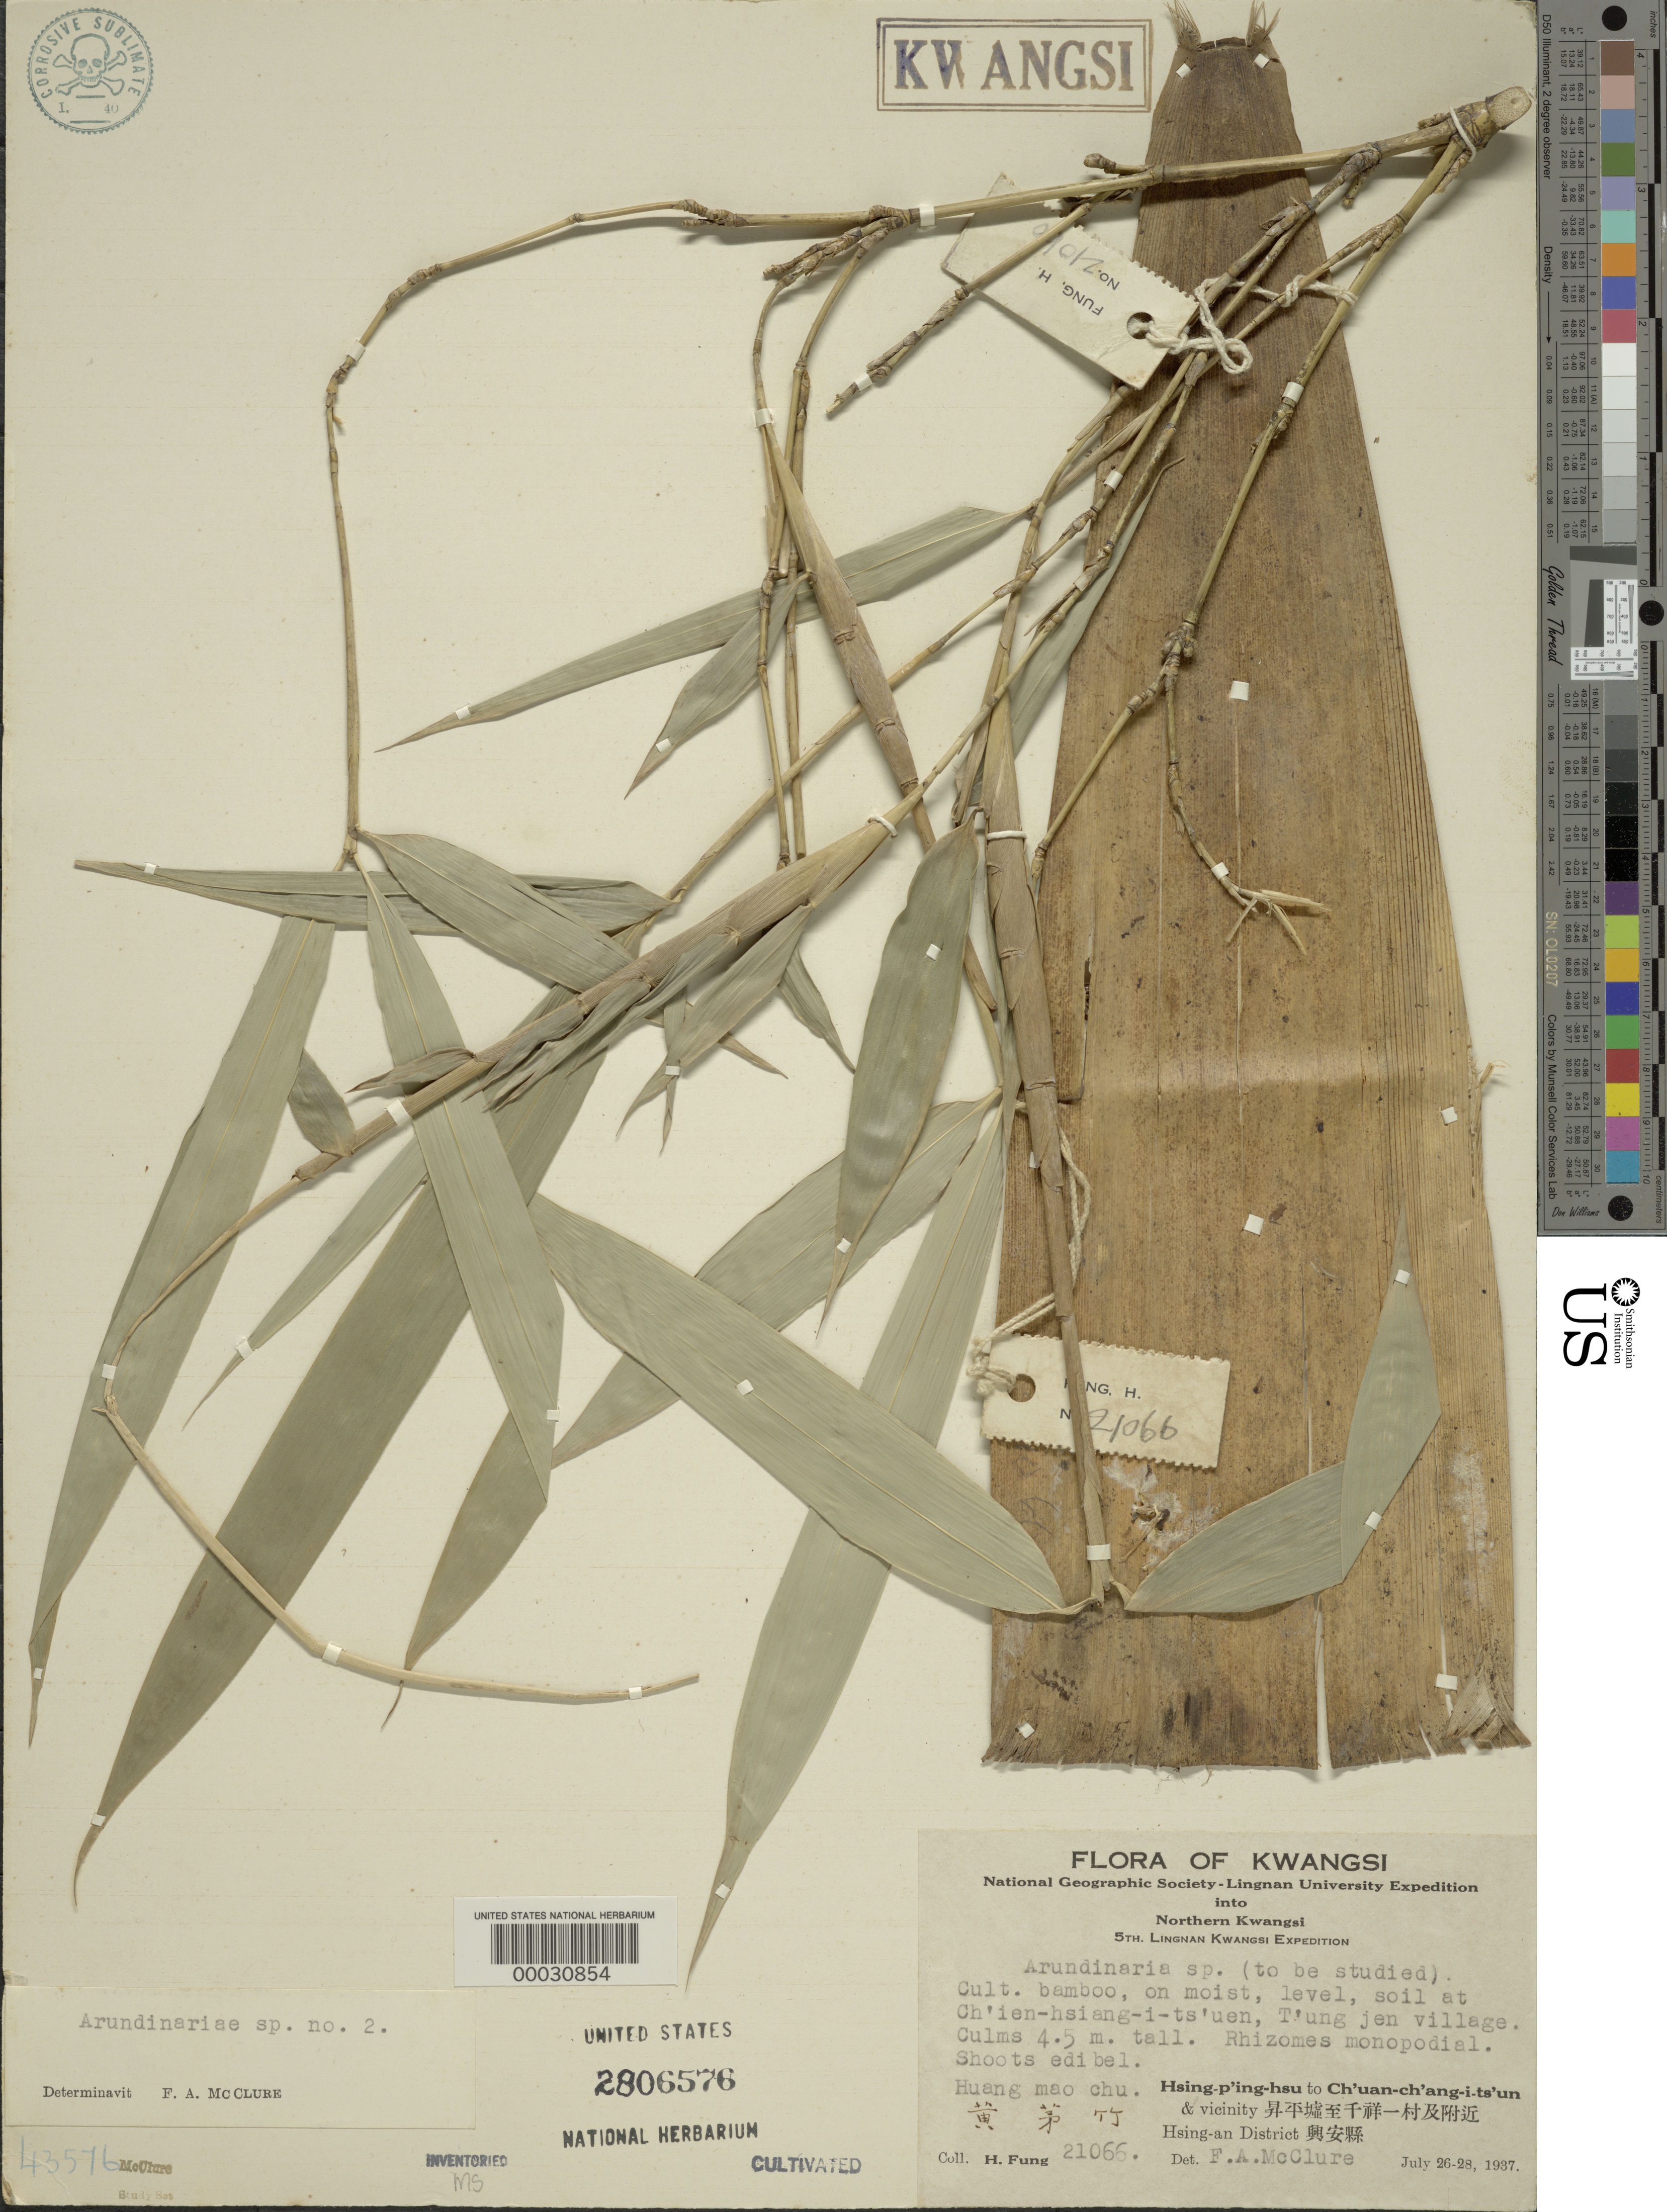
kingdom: Plantae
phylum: Tracheophyta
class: Liliopsida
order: Poales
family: Poaceae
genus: Arundinaria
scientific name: Arundinaria sp.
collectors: H. L. Fung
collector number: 21066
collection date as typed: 26 Jul 1937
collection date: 1937-07-26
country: China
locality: Hsing-p'ing-hsu, ch'uan-ch'ang-i-t'sun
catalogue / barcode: US 2806576